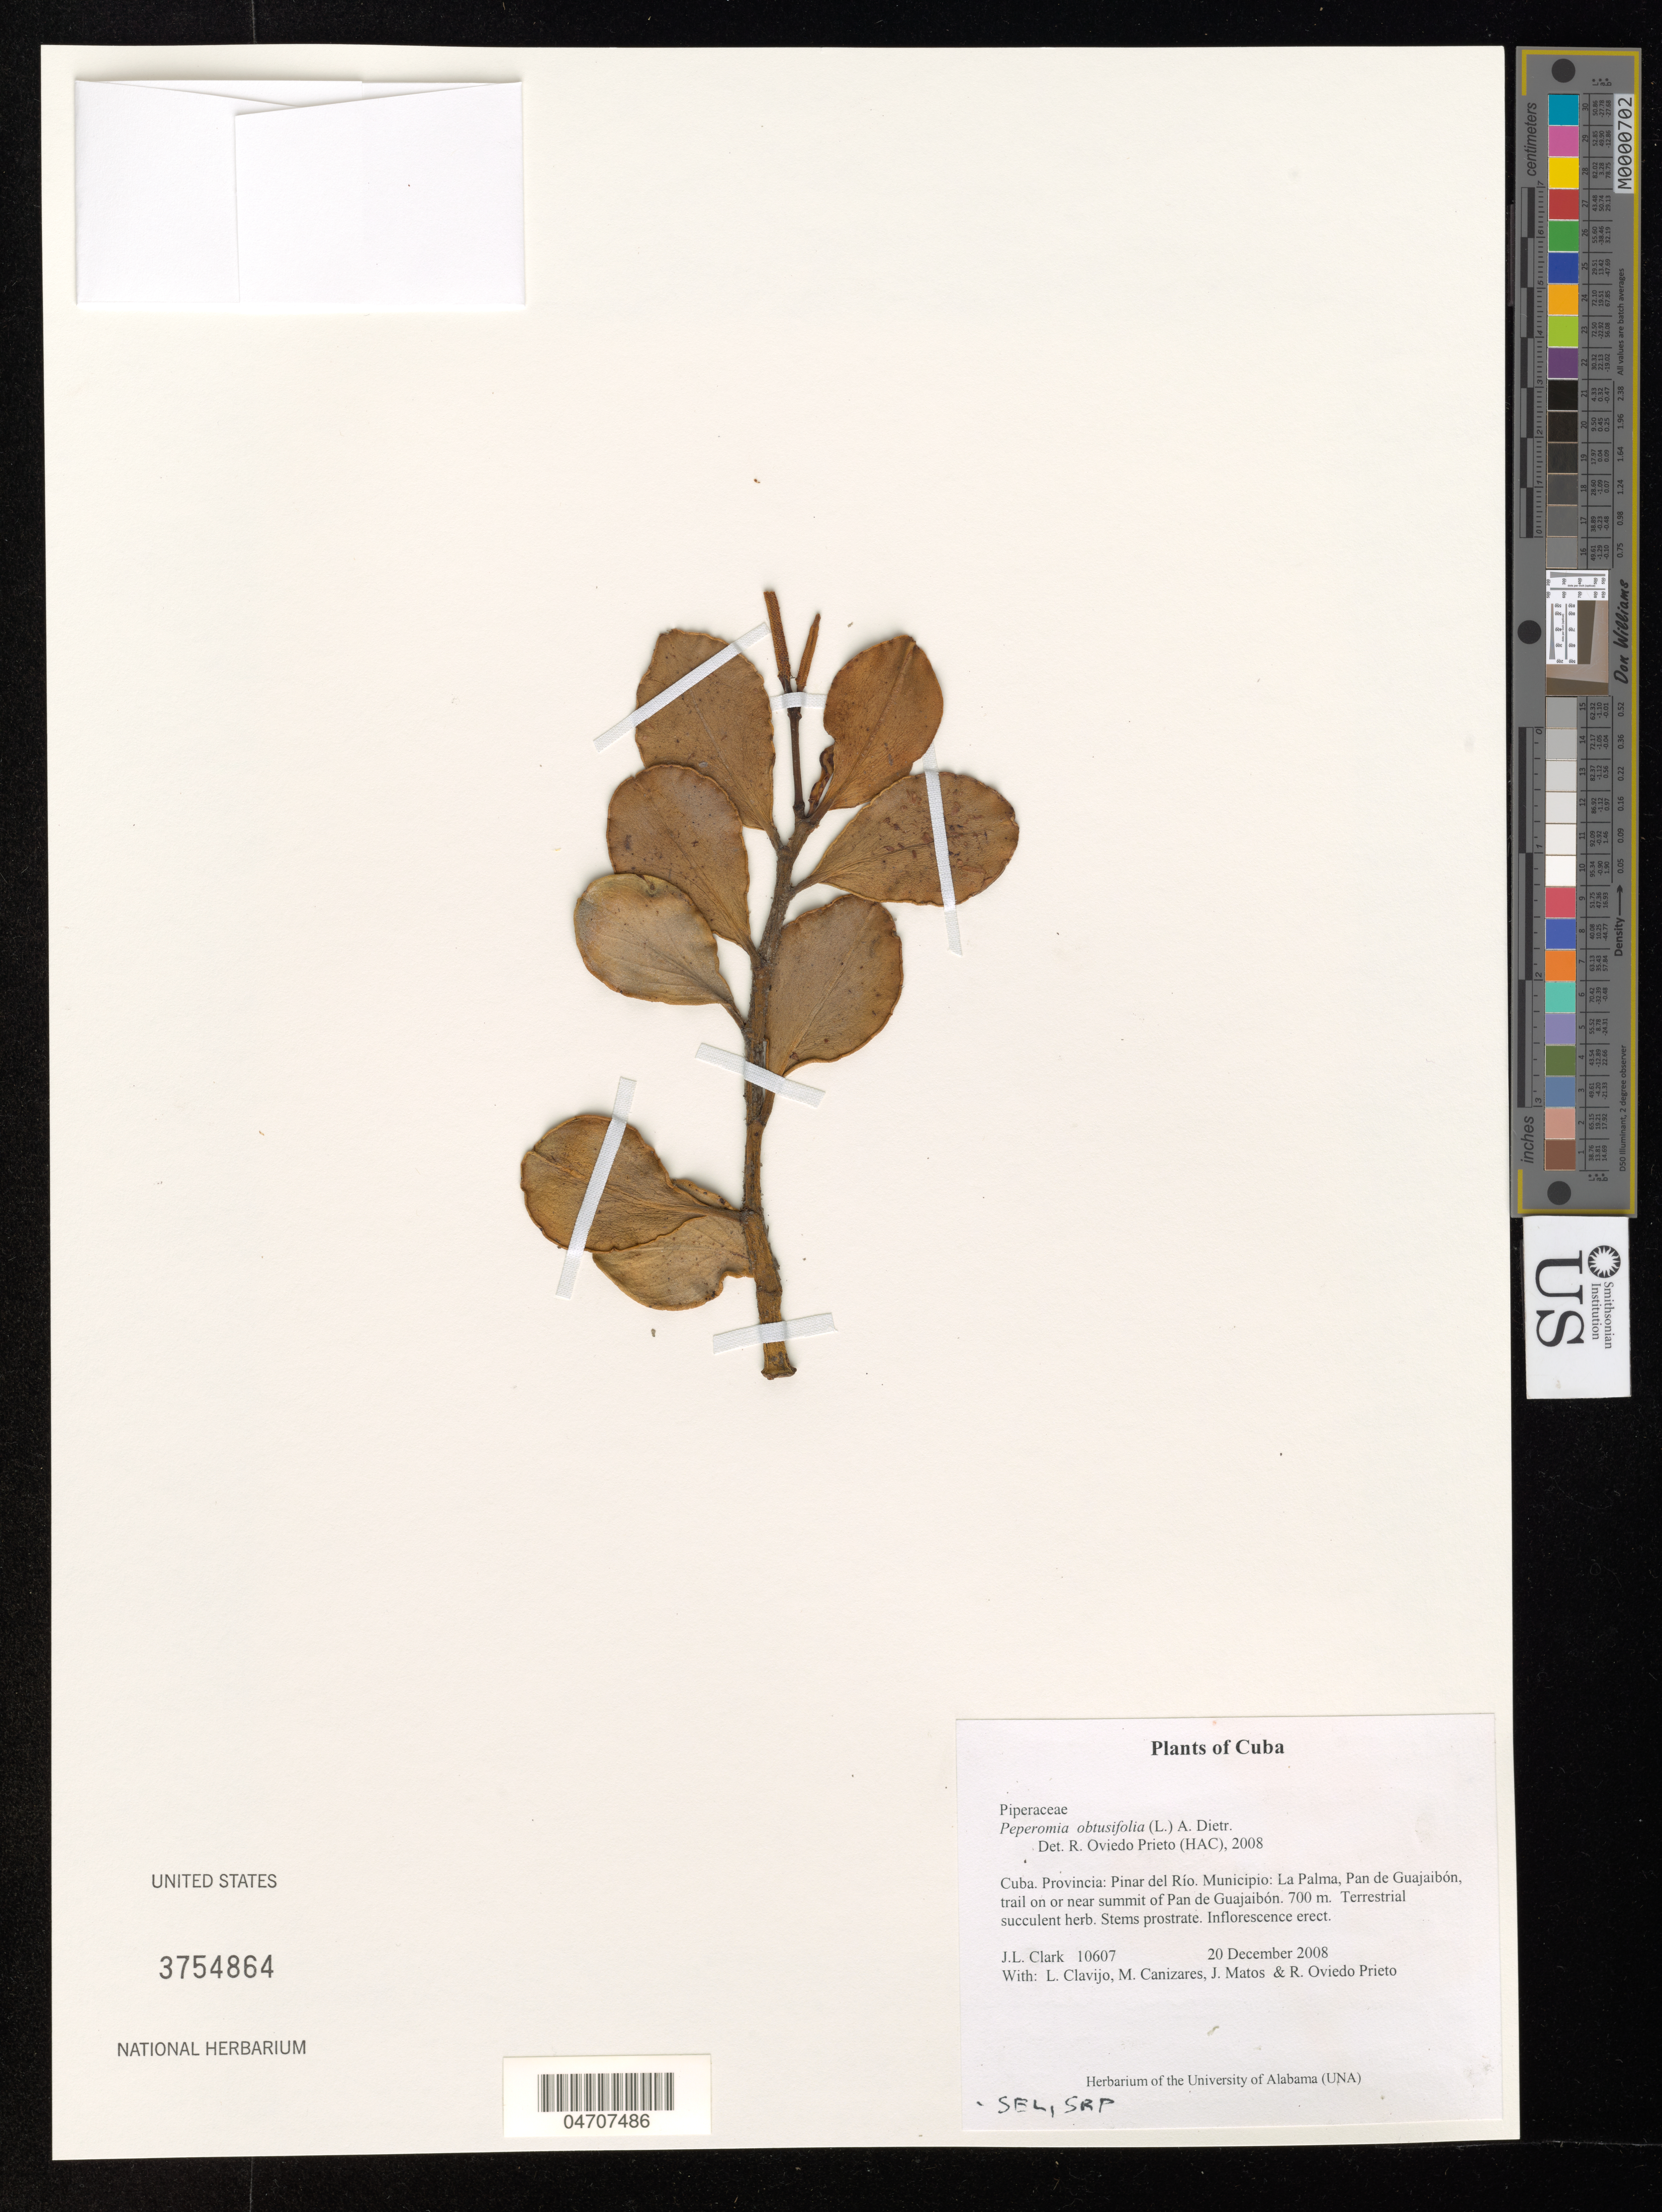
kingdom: Plantae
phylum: Tracheophyta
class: Magnoliopsida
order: Piperales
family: Piperaceae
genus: Peperomia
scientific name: Peperomia obtusifolia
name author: (L.) A. Dietr.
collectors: J. L. Clark, L. Clavijo, M. Canizares & J. Matos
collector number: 10607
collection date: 2008-12-20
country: Cuba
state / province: Pinar del Río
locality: Municipio: La Palma, Pan de Guajaibón, trail on or near summit of Pan de Guajaibón.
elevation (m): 700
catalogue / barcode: US 3754864